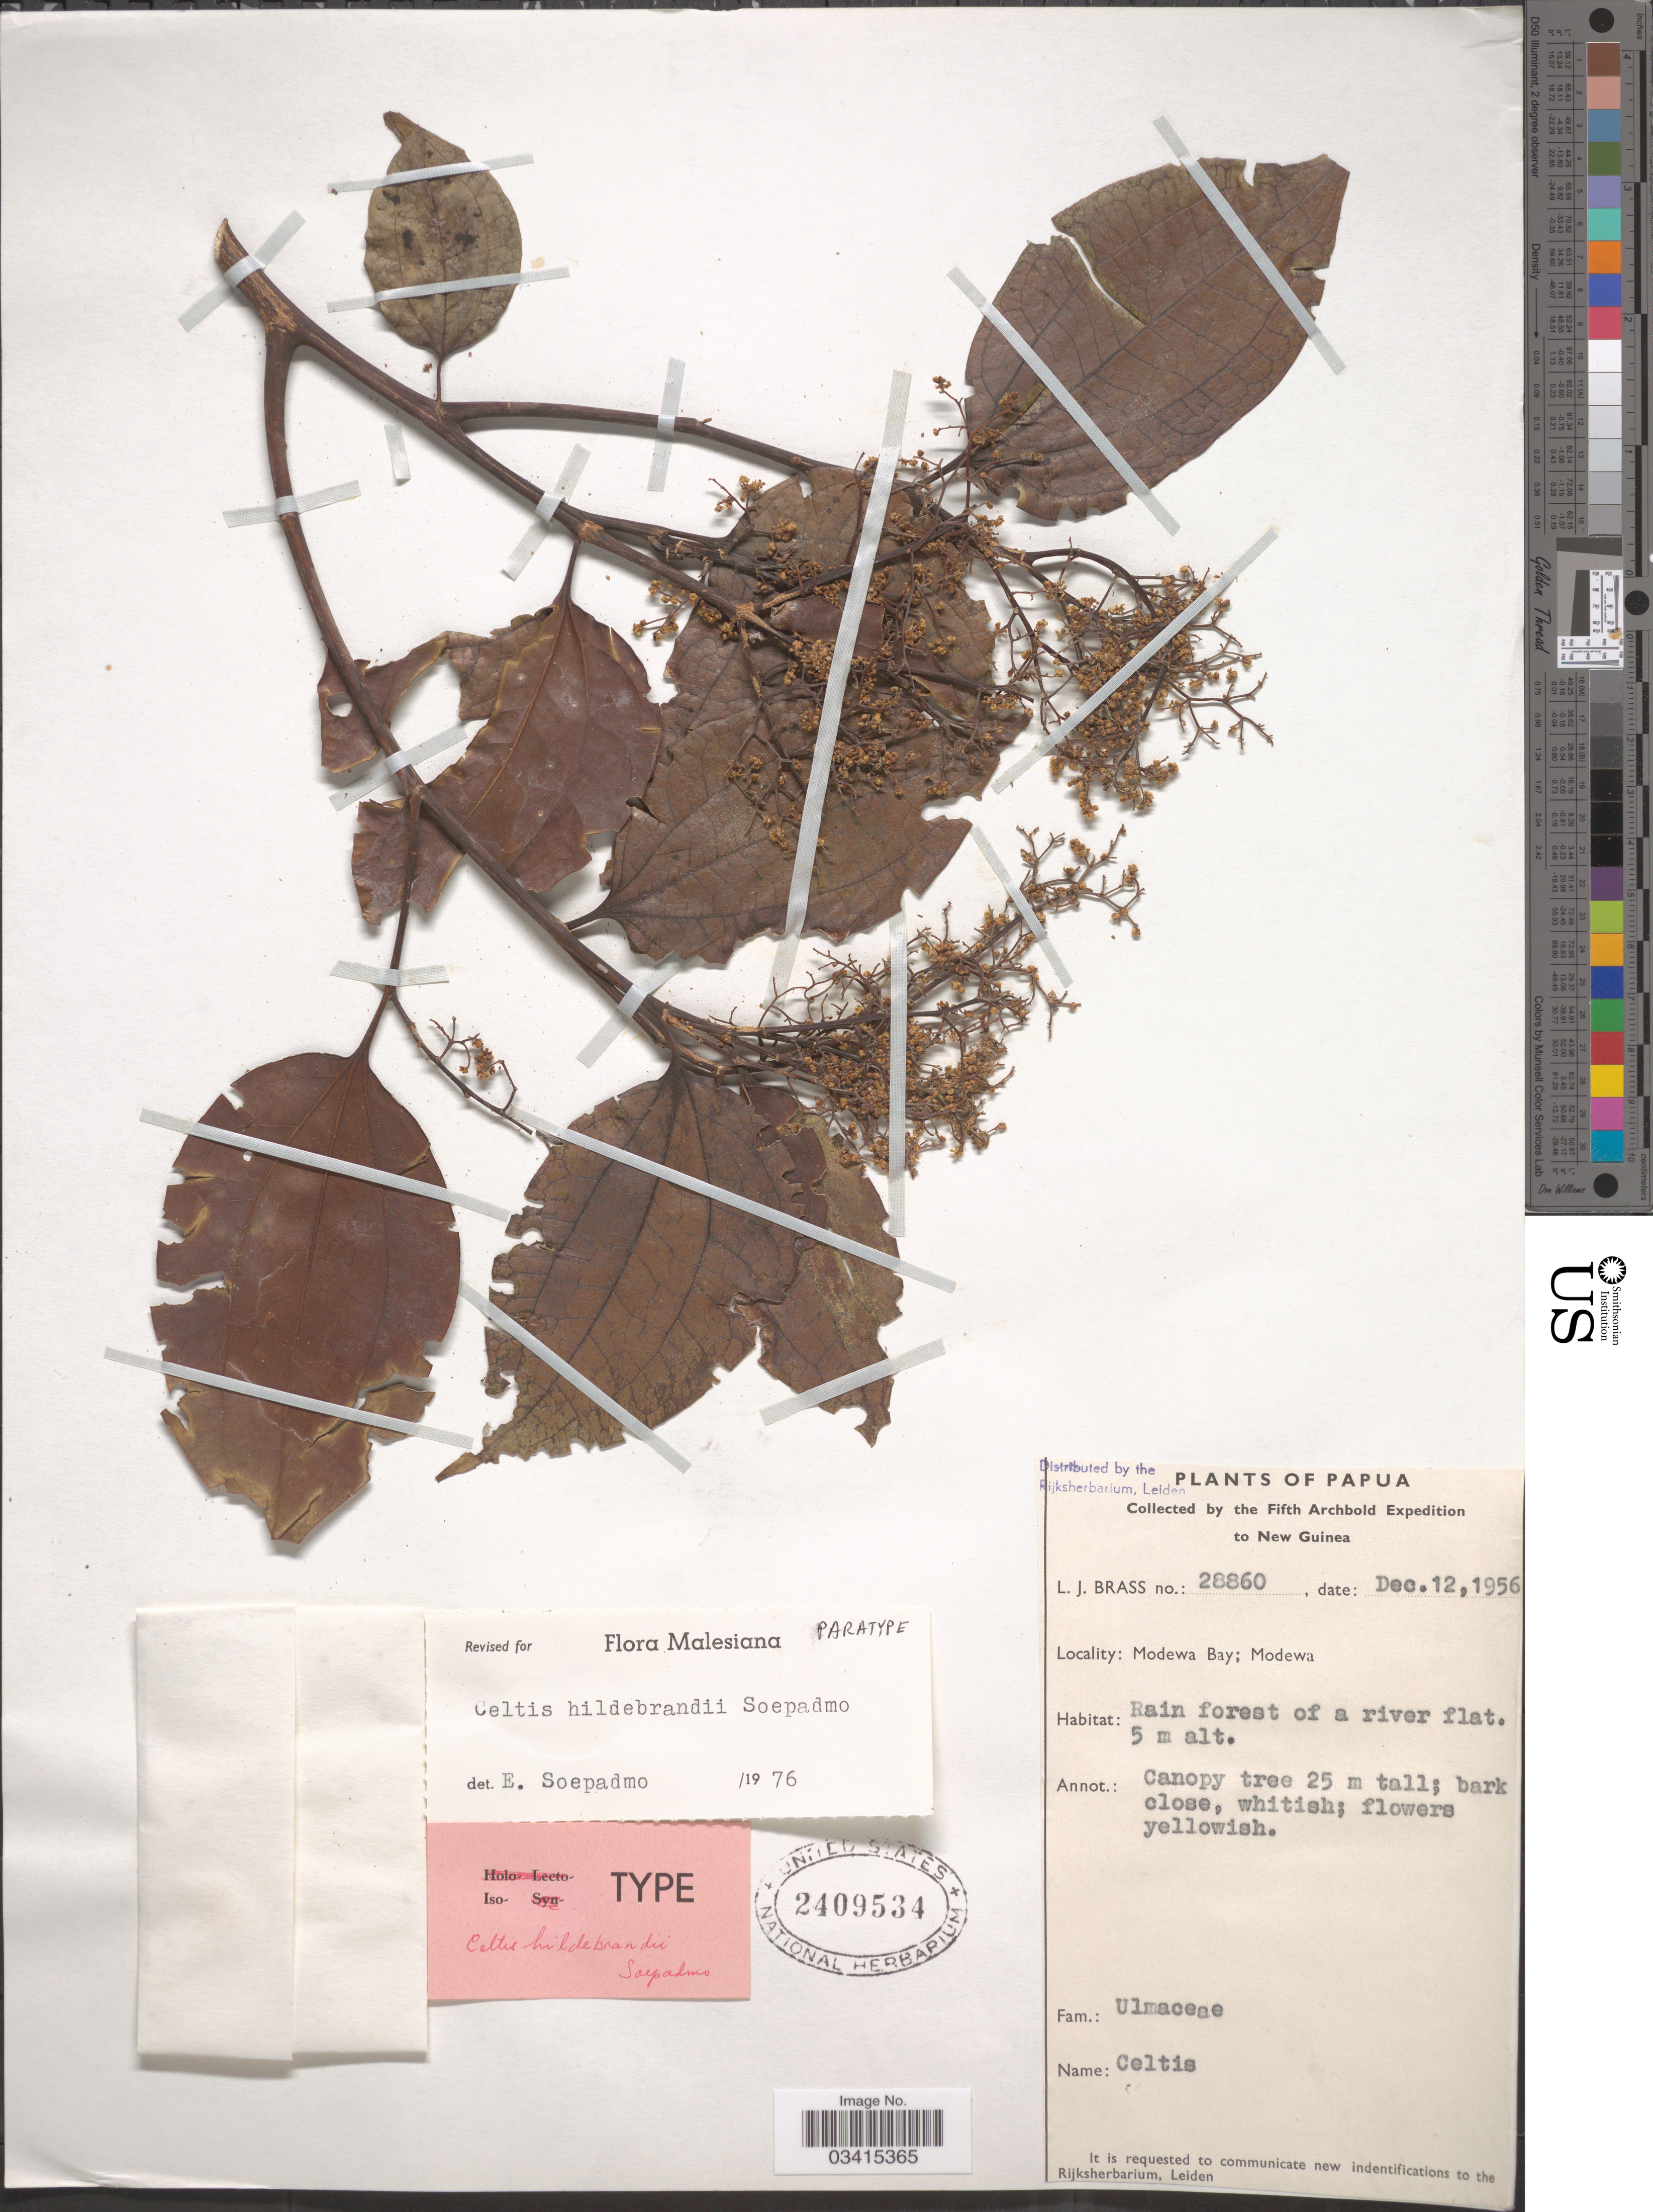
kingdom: Plantae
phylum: Tracheophyta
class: Magnoliopsida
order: Rosales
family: Cannabaceae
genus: Celtis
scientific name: Celtis hildebrandii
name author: Soepadmo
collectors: L. J. Brass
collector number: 28860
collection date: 1956-12-12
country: Papua New Guinea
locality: Papua. New Guinea. Modewa Bay; Modewa.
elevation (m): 5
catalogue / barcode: US 2409534